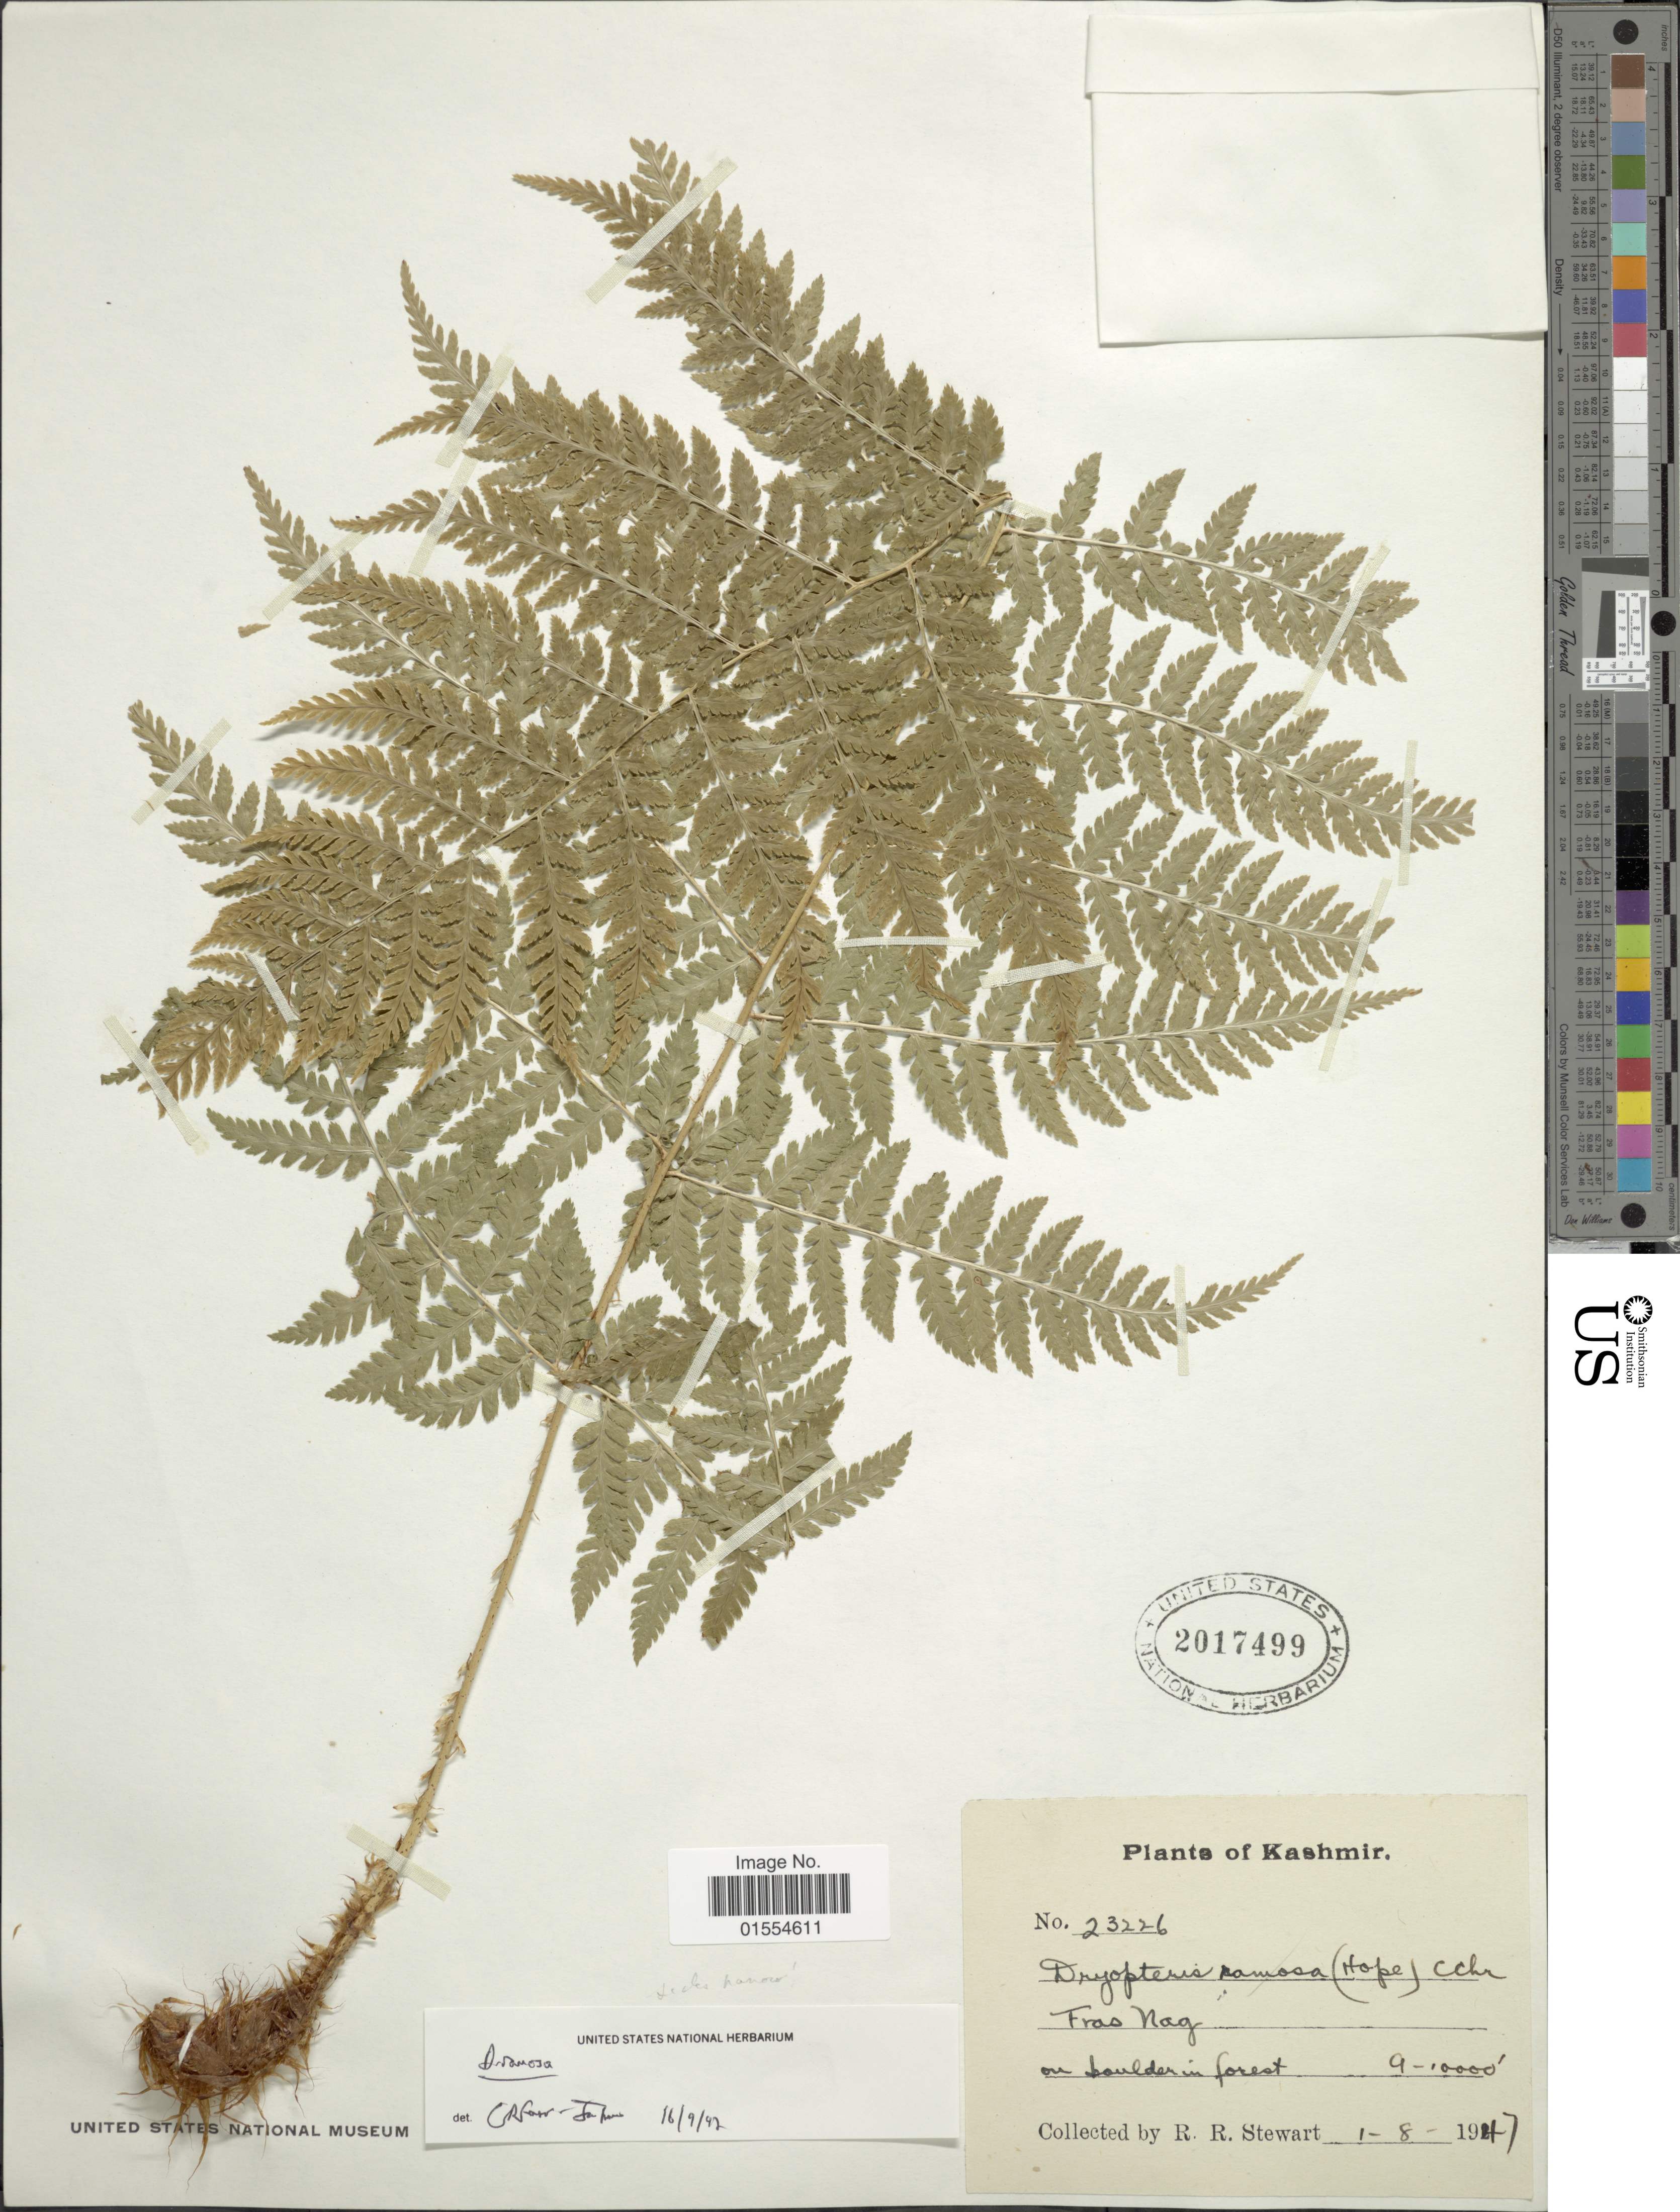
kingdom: Plantae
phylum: Tracheophyta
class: Polypodiopsida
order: Polypodiales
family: Dryopteridaceae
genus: Dryopteris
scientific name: Dryopteris odontoloma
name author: (Bedd.) C. Chr.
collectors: R. R. Stewart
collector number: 23226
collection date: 1947-08-01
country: India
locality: Kashmir, Fras Nag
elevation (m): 2743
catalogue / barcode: US 2017499